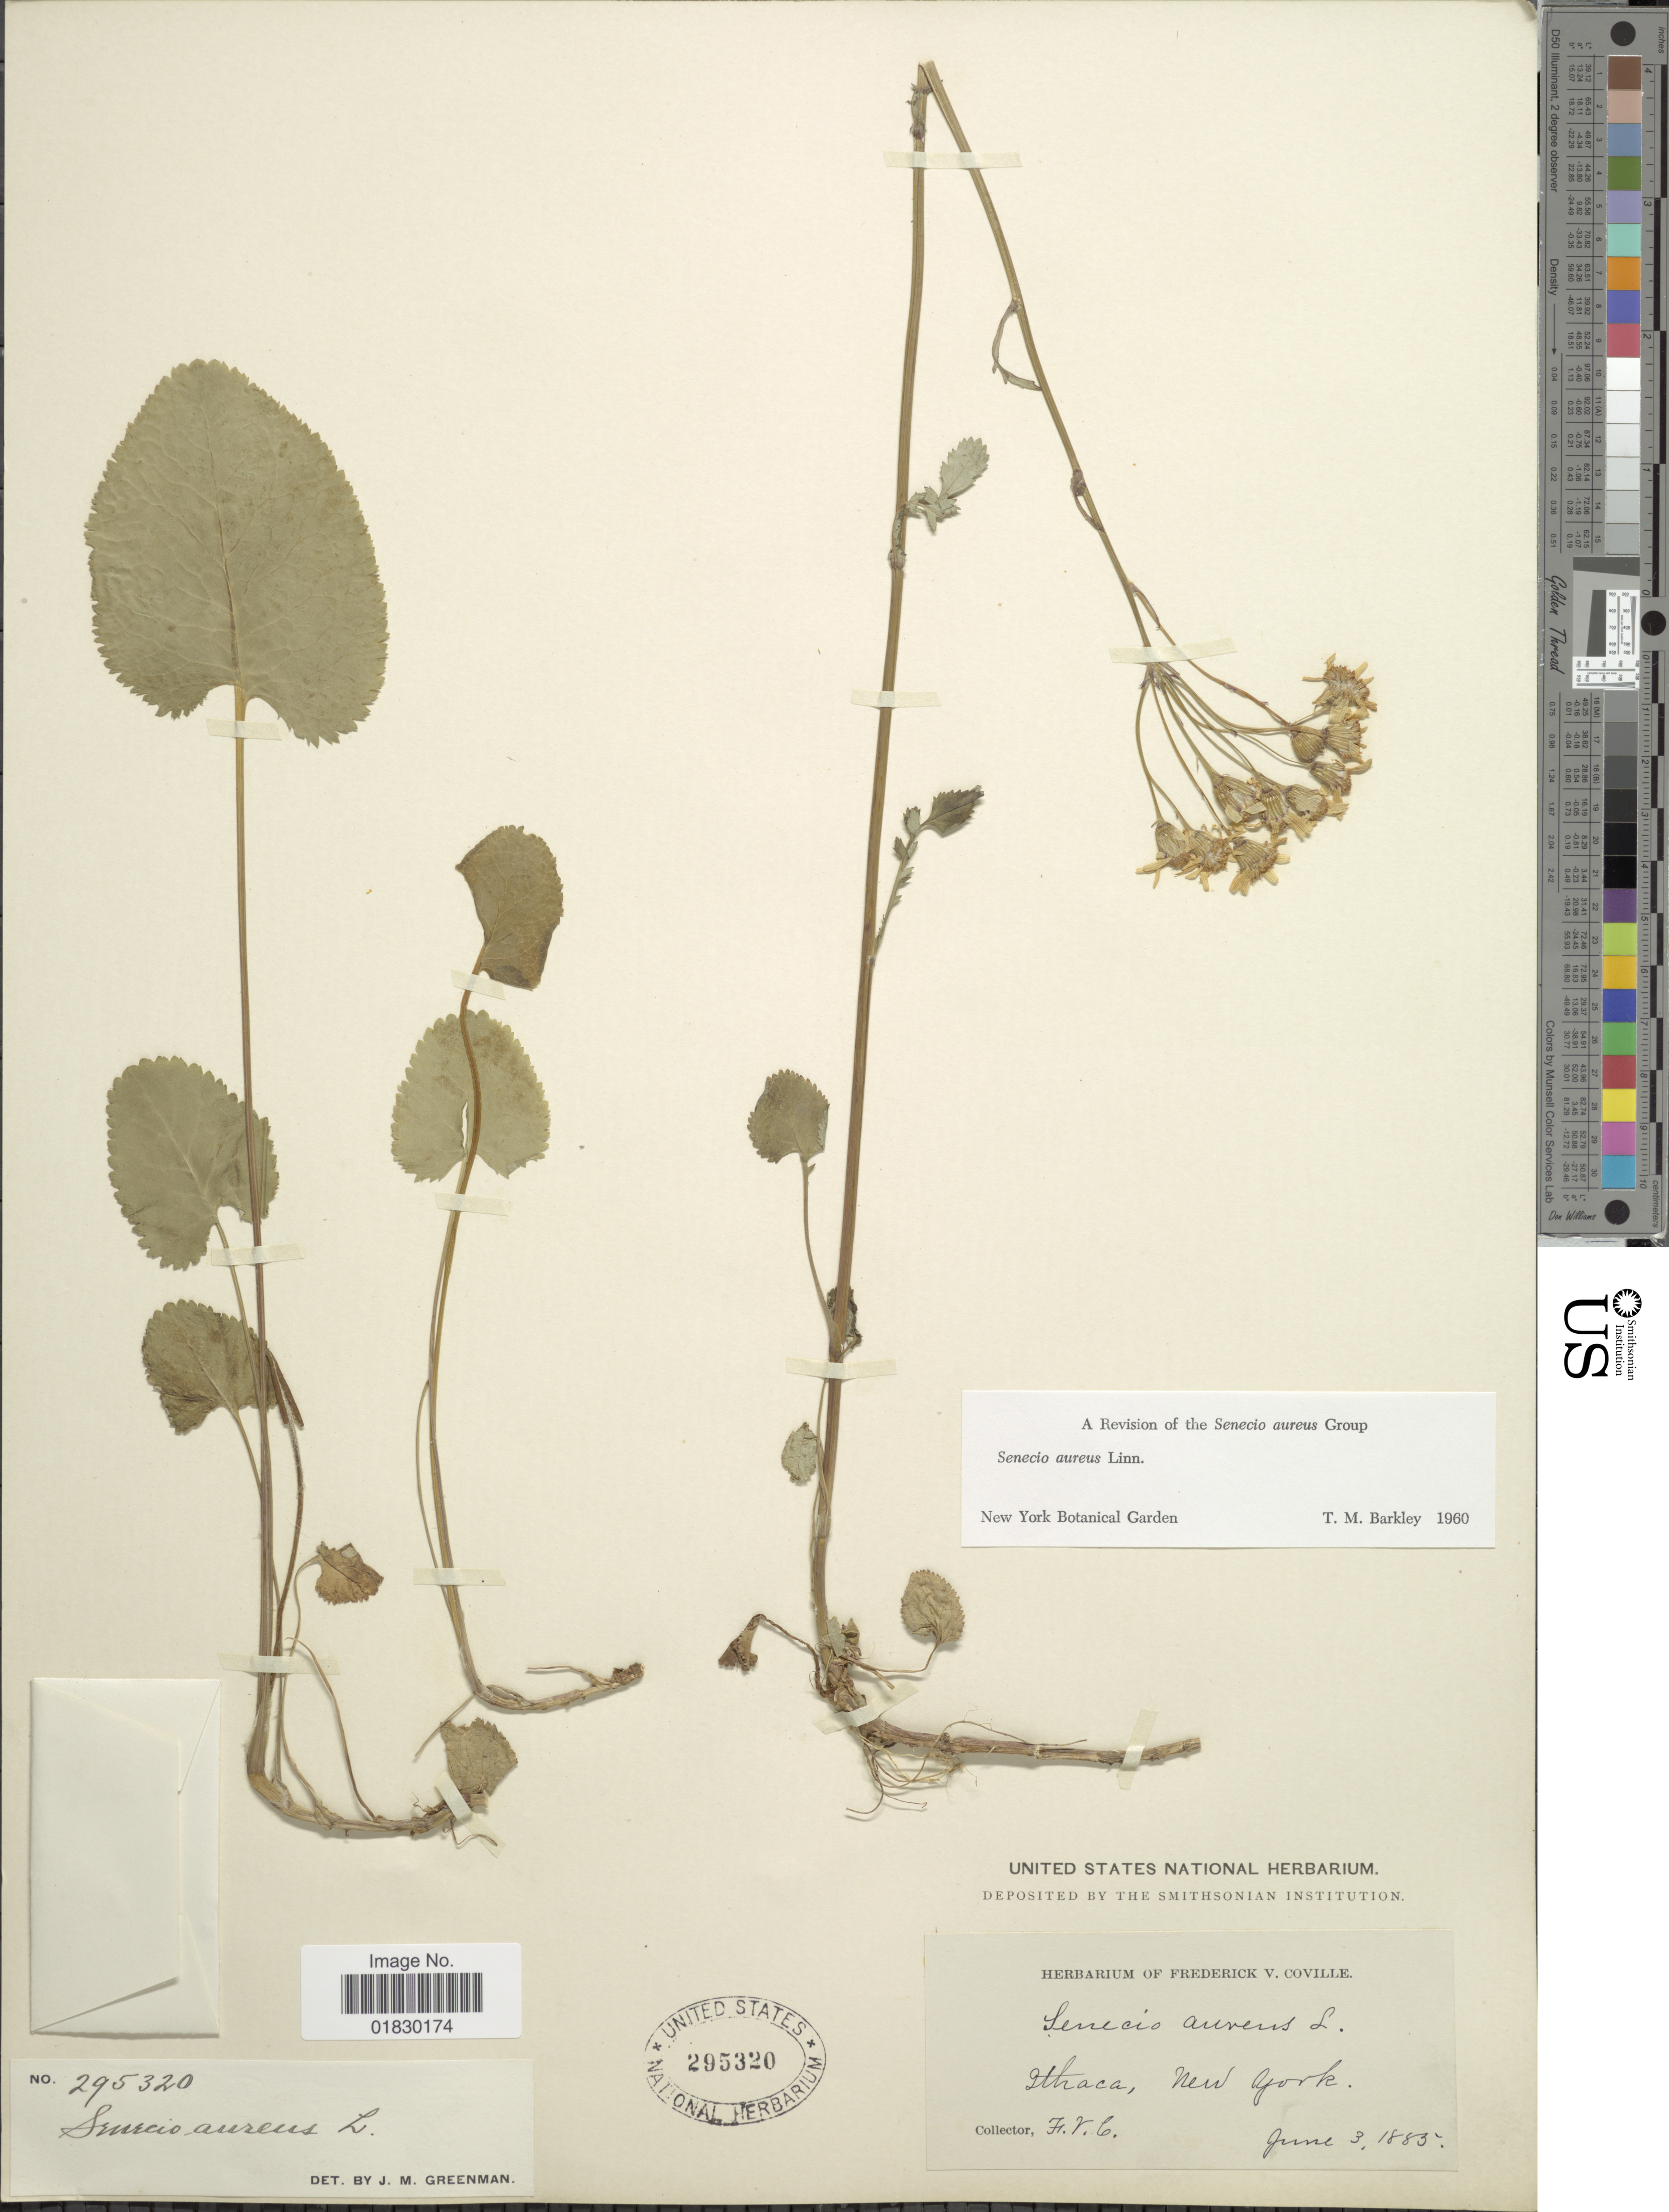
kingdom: Plantae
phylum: Tracheophyta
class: Magnoliopsida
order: Asterales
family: Asteraceae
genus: Packera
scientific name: Packera aurea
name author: (L.) Á. Löve & D. Löve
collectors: F. V. Coville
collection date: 1885-06-03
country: United States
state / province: New York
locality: Ithaca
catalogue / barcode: US 295320